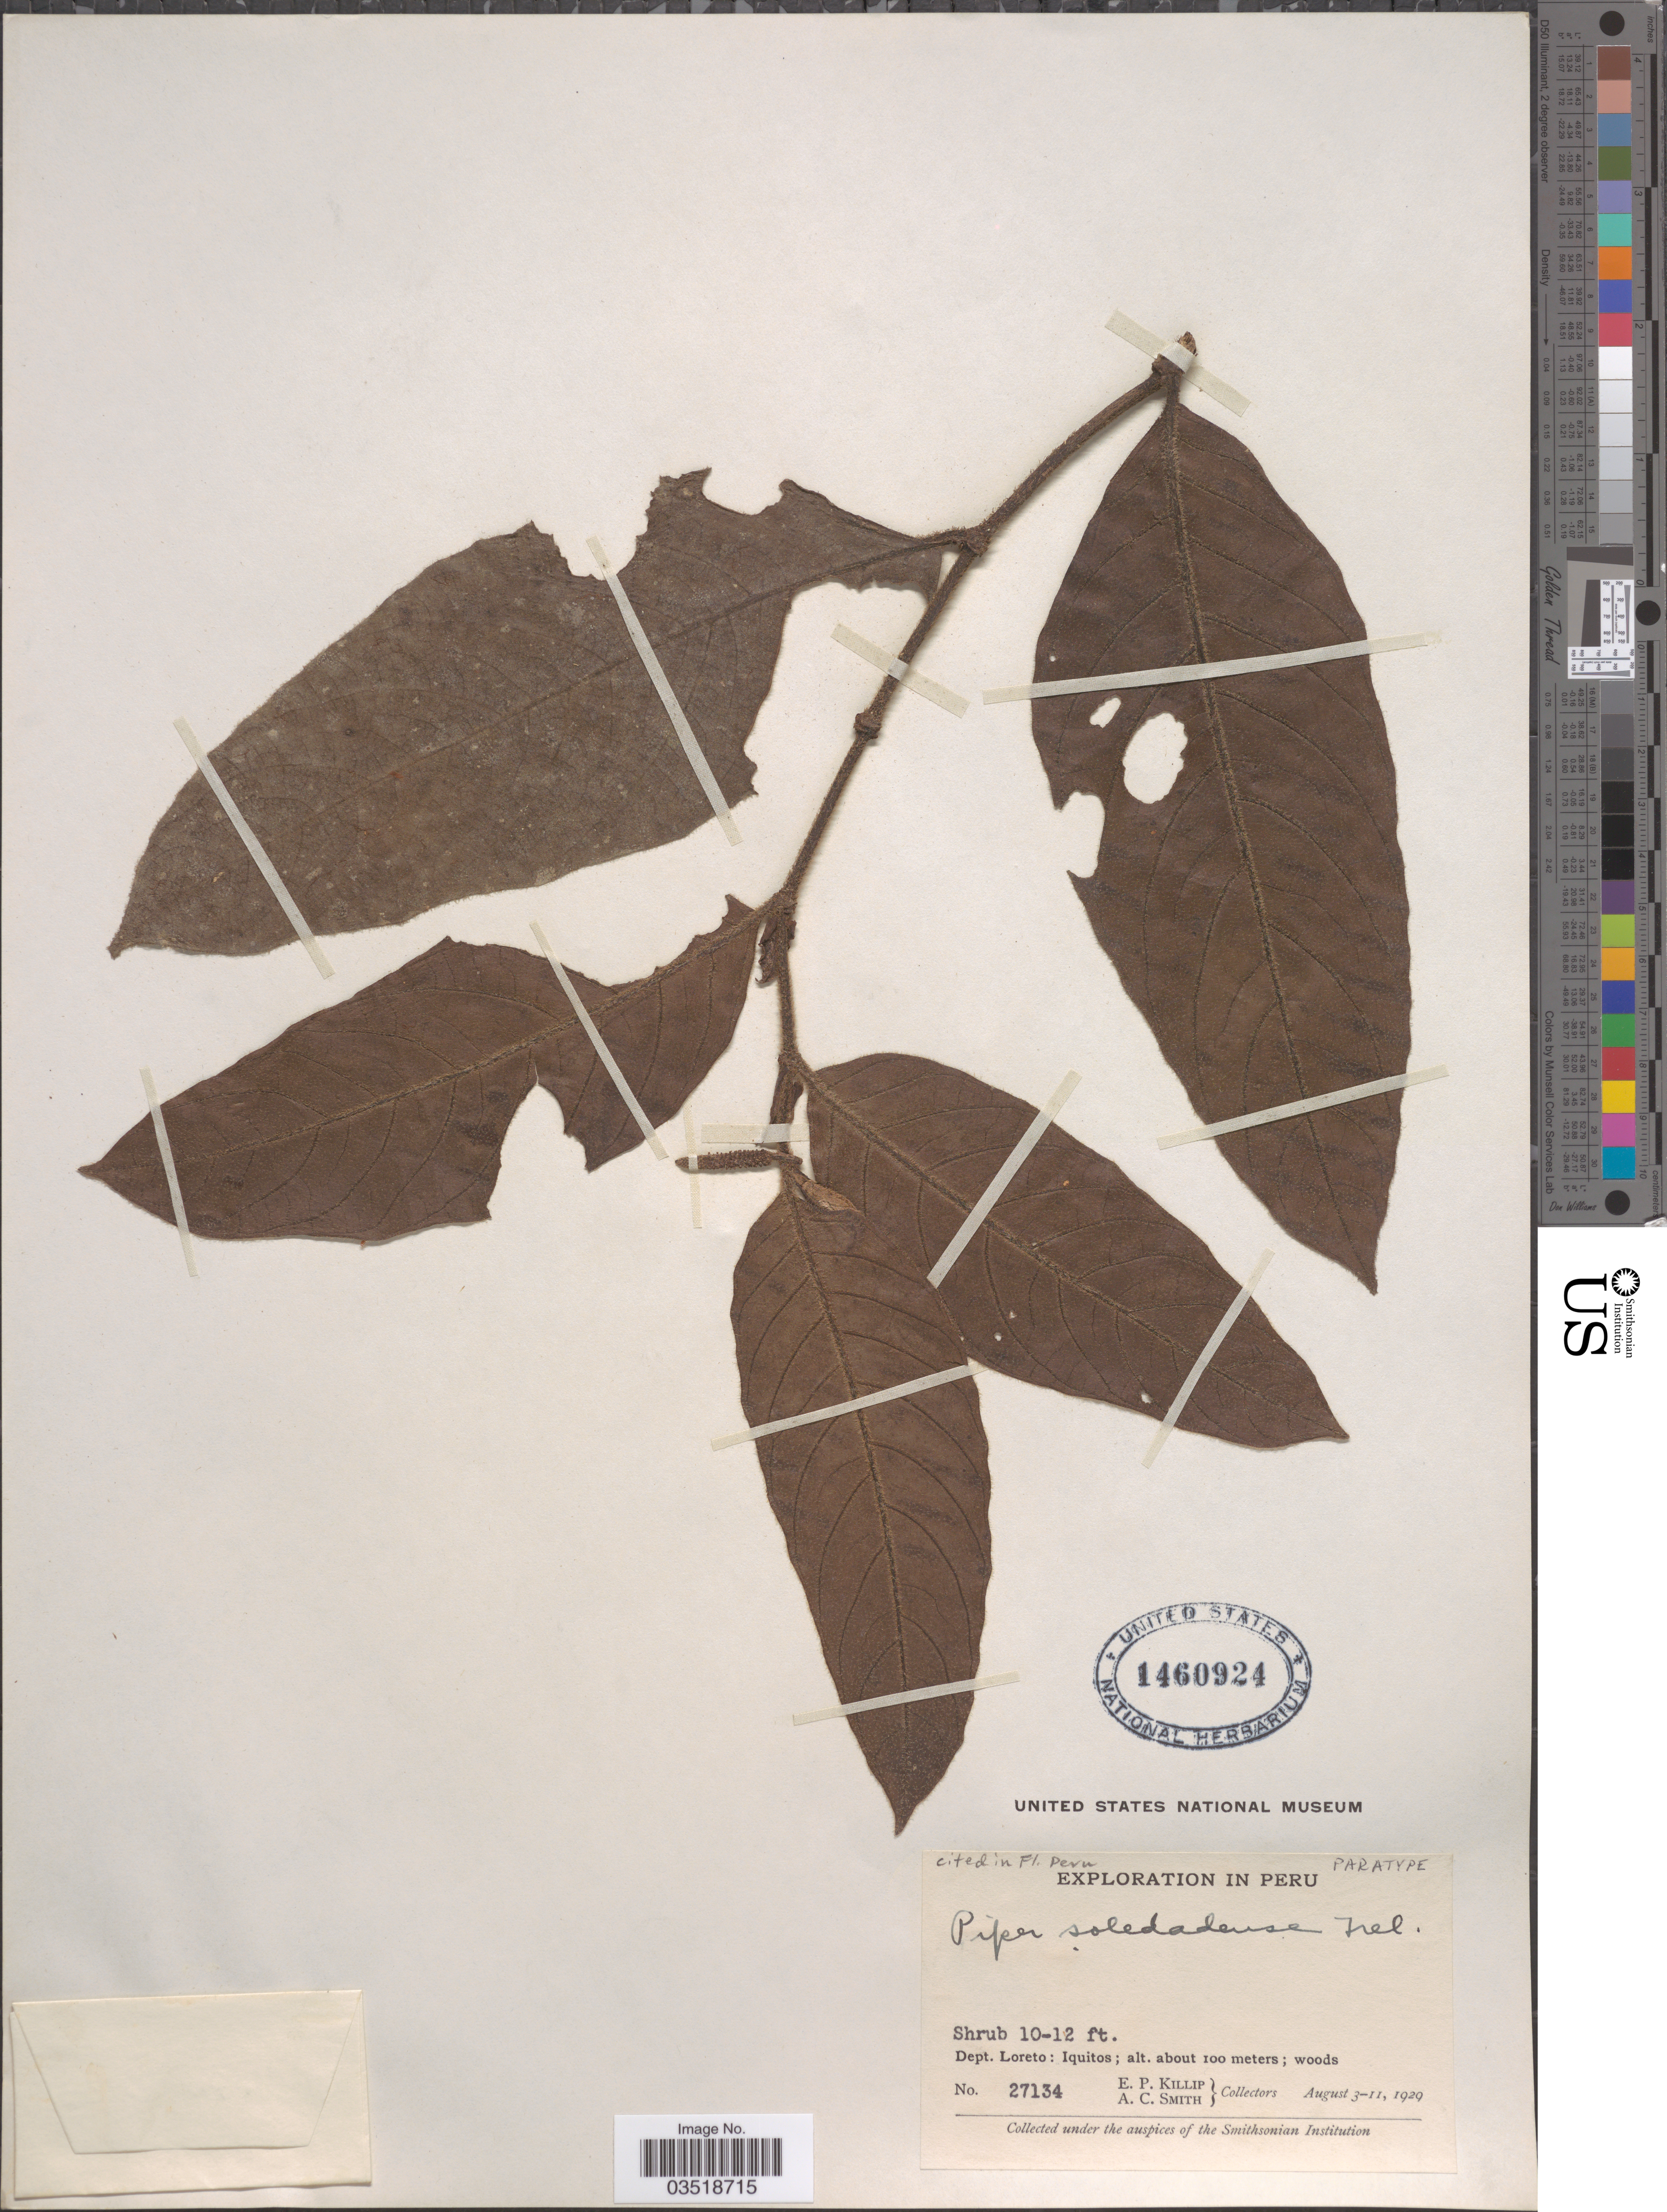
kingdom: Plantae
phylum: Tracheophyta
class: Magnoliopsida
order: Piperales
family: Piperaceae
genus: Piper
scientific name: Piper soledadense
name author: Trel. in J.F. Macbr.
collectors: E. P. Killip & A. C. Smith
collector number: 27134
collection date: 1929-08-03/1929-08-11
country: Peru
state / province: Loreto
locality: Dept. Loreto: Iquitos.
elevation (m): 100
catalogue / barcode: US 1460924